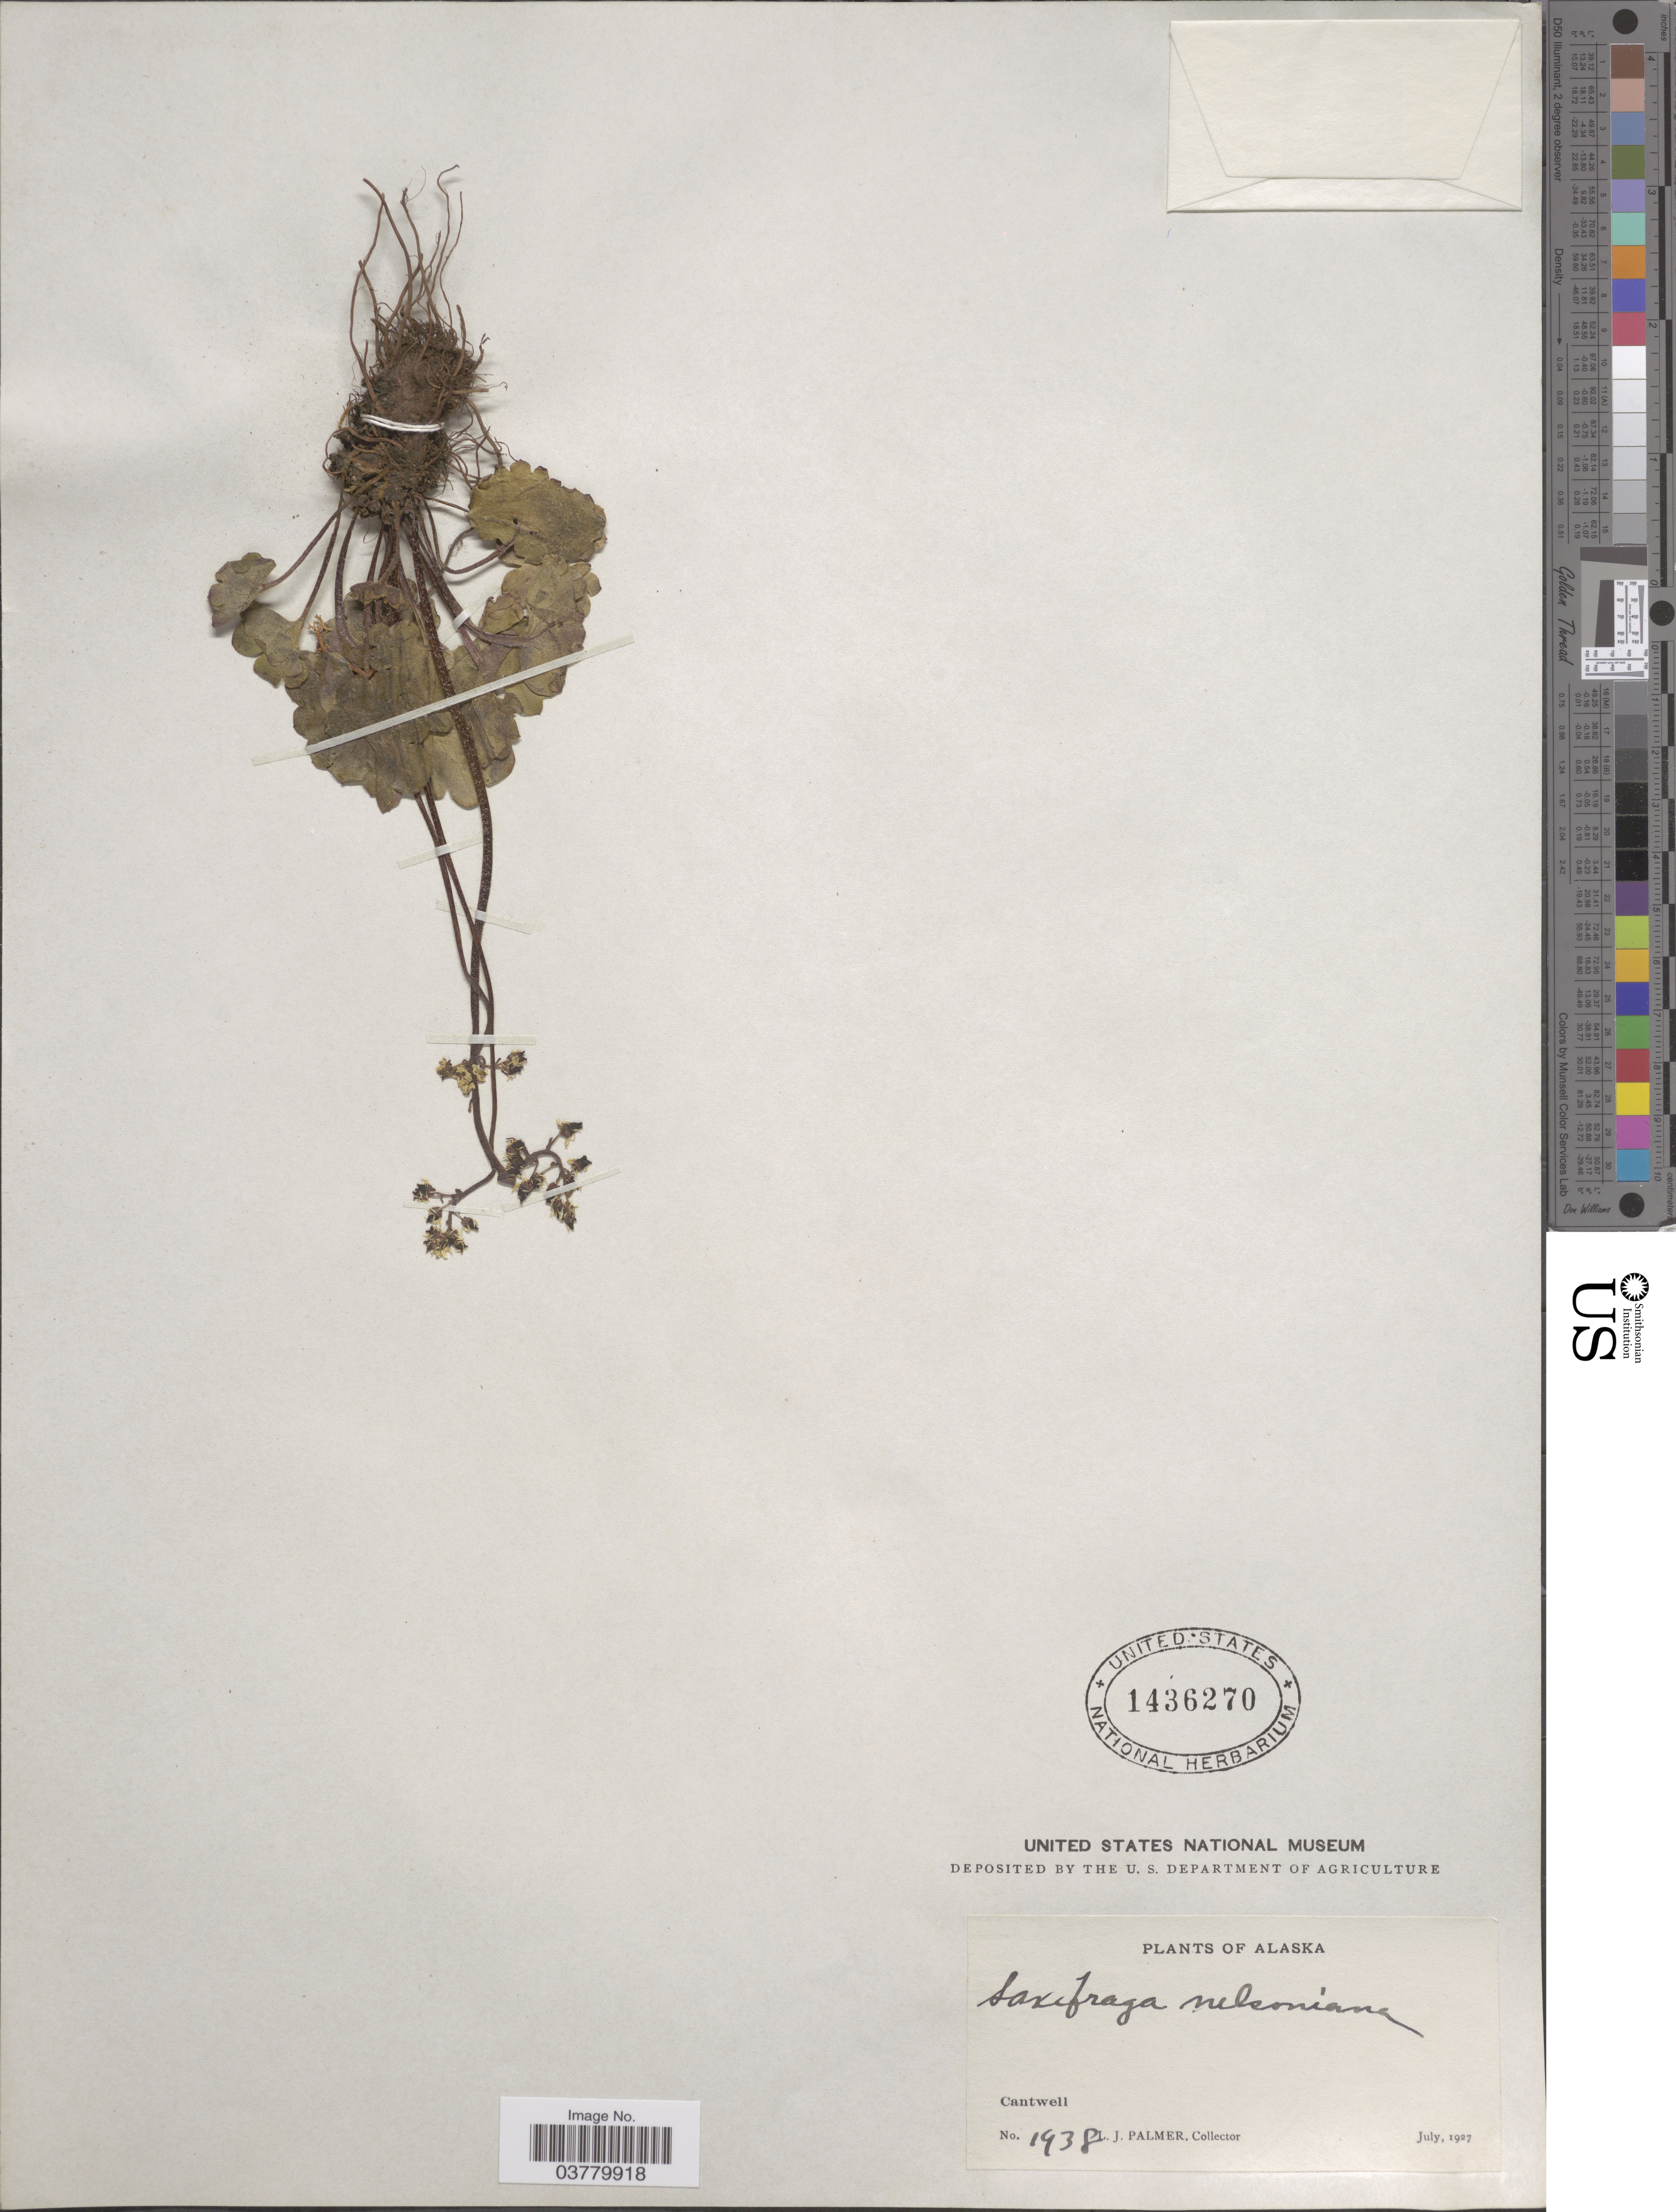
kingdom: Plantae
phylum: Tracheophyta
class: Magnoliopsida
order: Saxifragales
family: Saxifragaceae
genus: Micranthes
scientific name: Micranthes nelsoniana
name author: (D. Don) Small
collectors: L. J. Palmer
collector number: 1938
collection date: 1927-07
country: United States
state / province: Alaska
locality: Cantwell.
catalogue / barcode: US 1436270